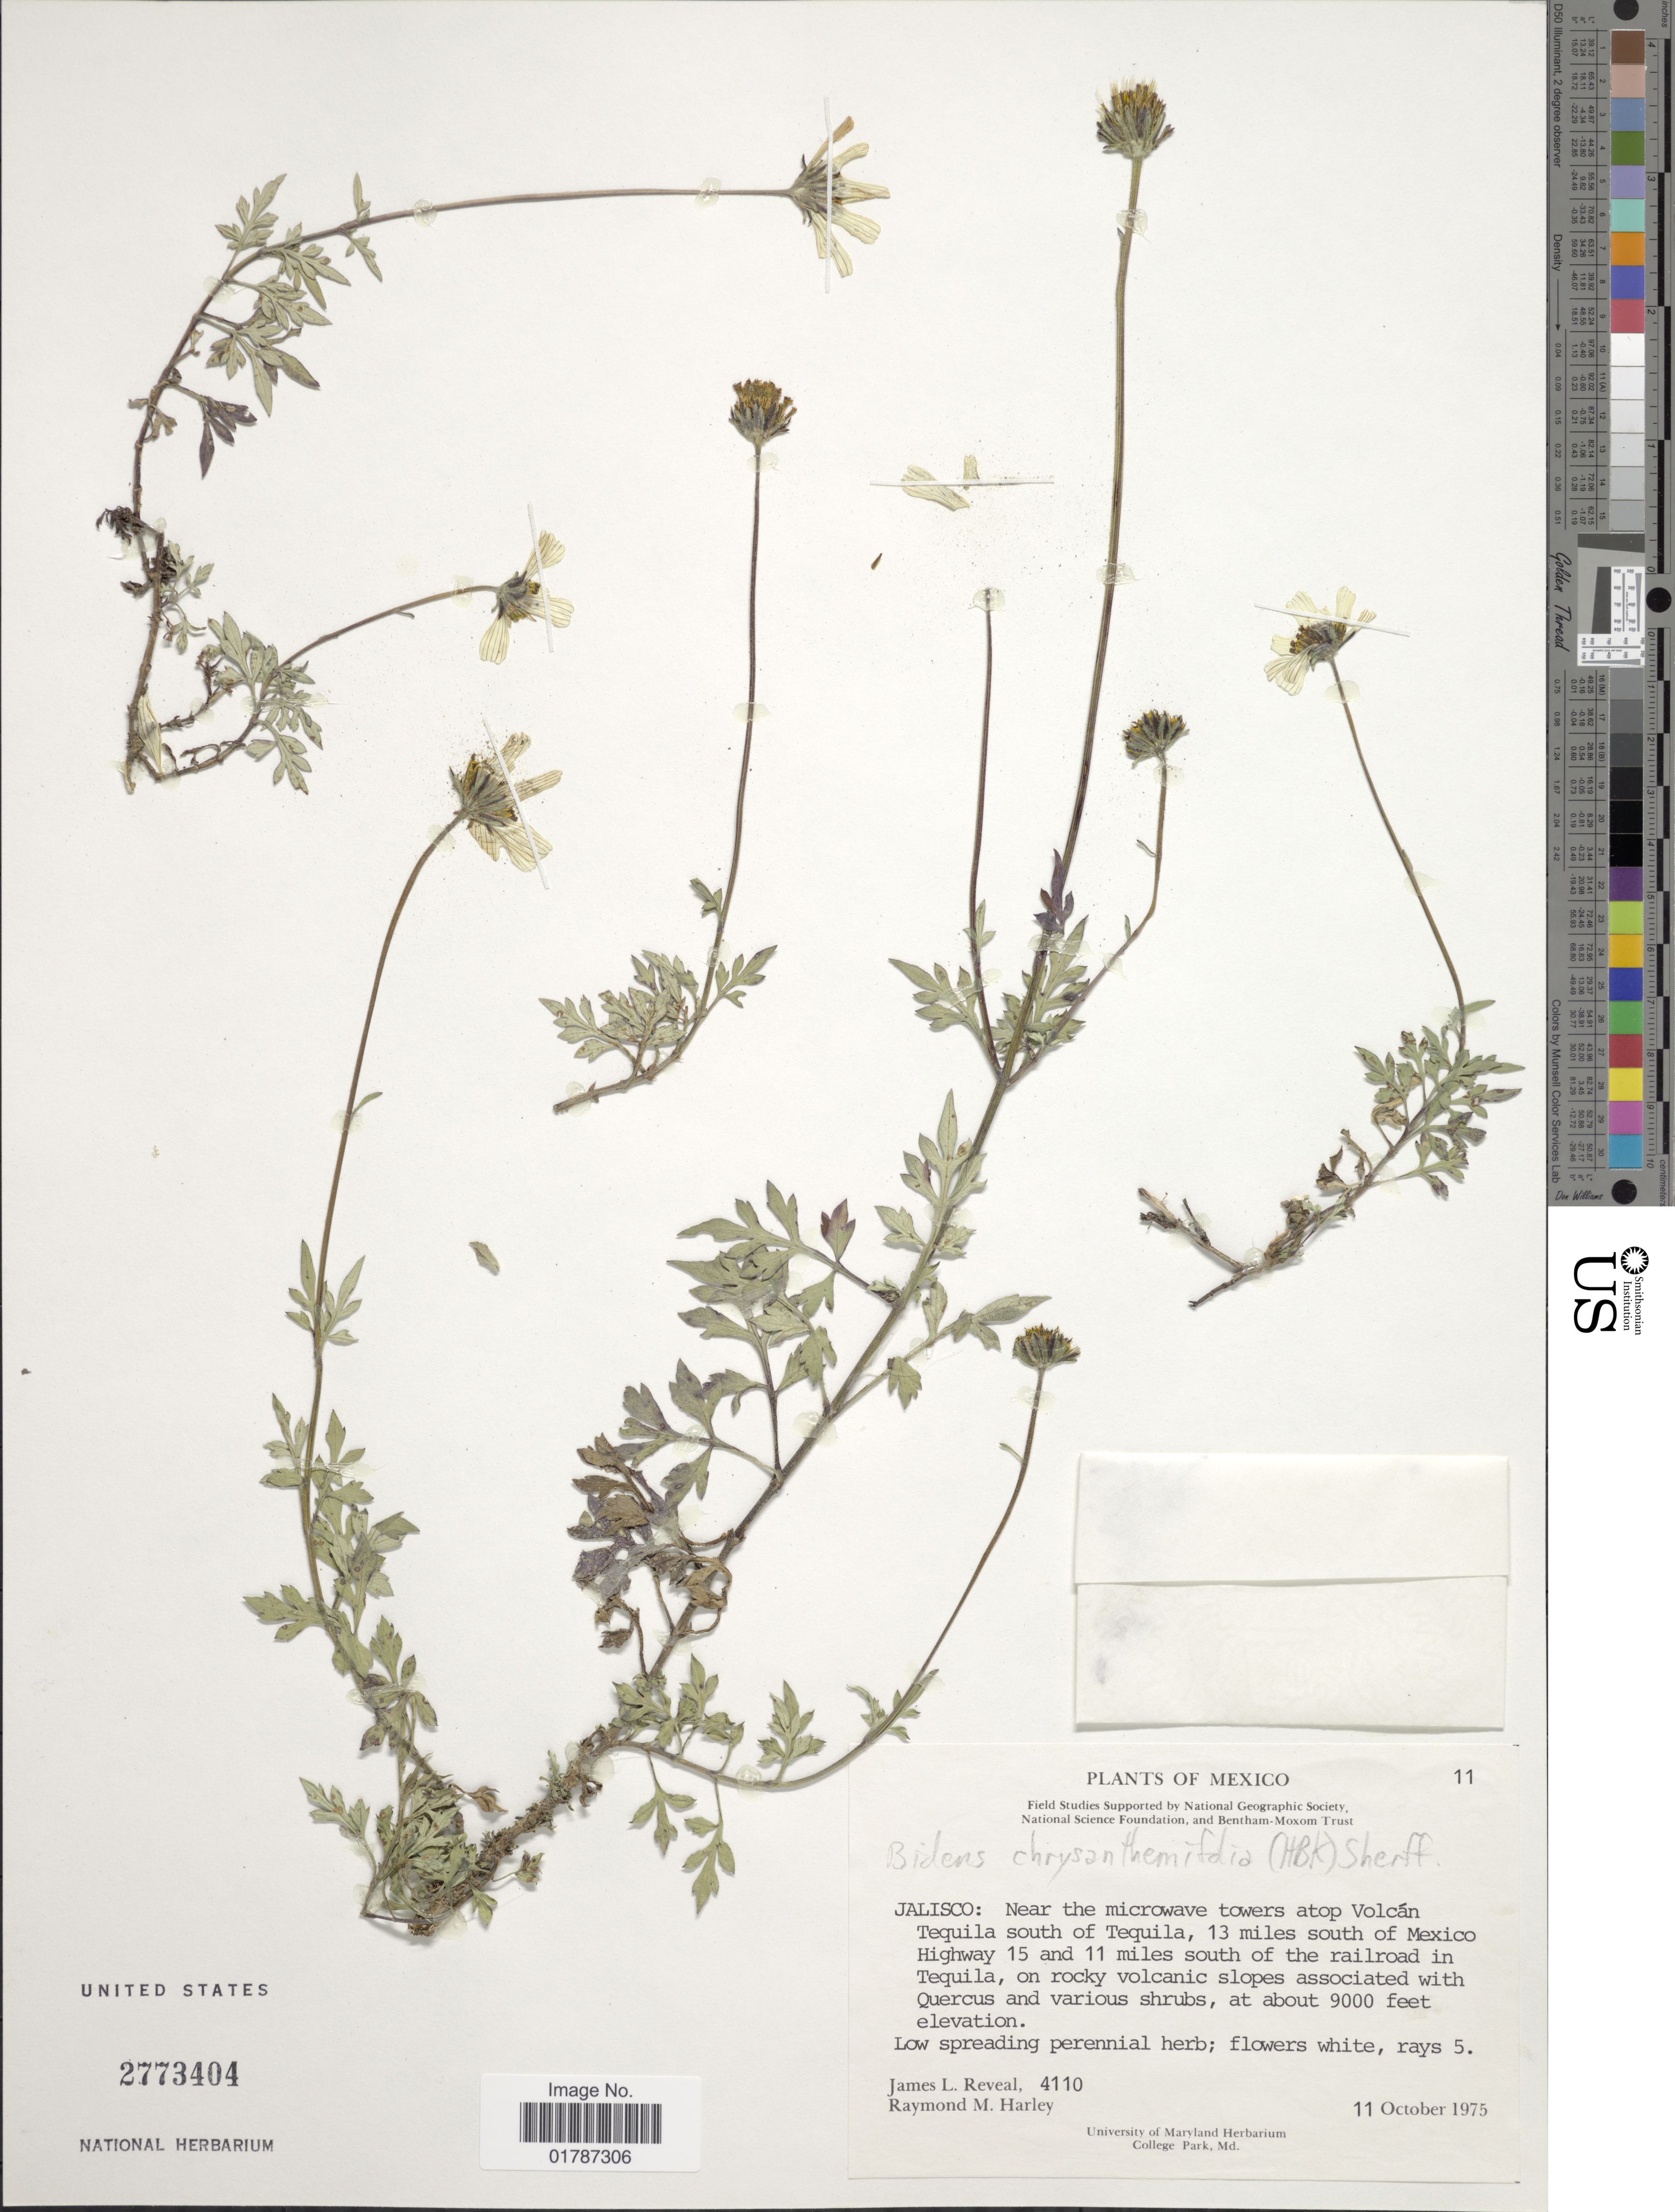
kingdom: Plantae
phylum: Tracheophyta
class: Magnoliopsida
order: Asterales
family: Asteraceae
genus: Bidens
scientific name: Bidens chrysanthemifolia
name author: (Kunth) Sherff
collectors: J. L. Reveal & R. M. Harley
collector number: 4110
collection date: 1975-10-11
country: Mexico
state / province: Jalisco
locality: Jalisco: Near the microwave towers atop Volcan Tequila south of Tequila, 13 miles south of Mexico, Highway 15 and 11 miles south of the railroad in Tequila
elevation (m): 2743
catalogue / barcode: US 2773404